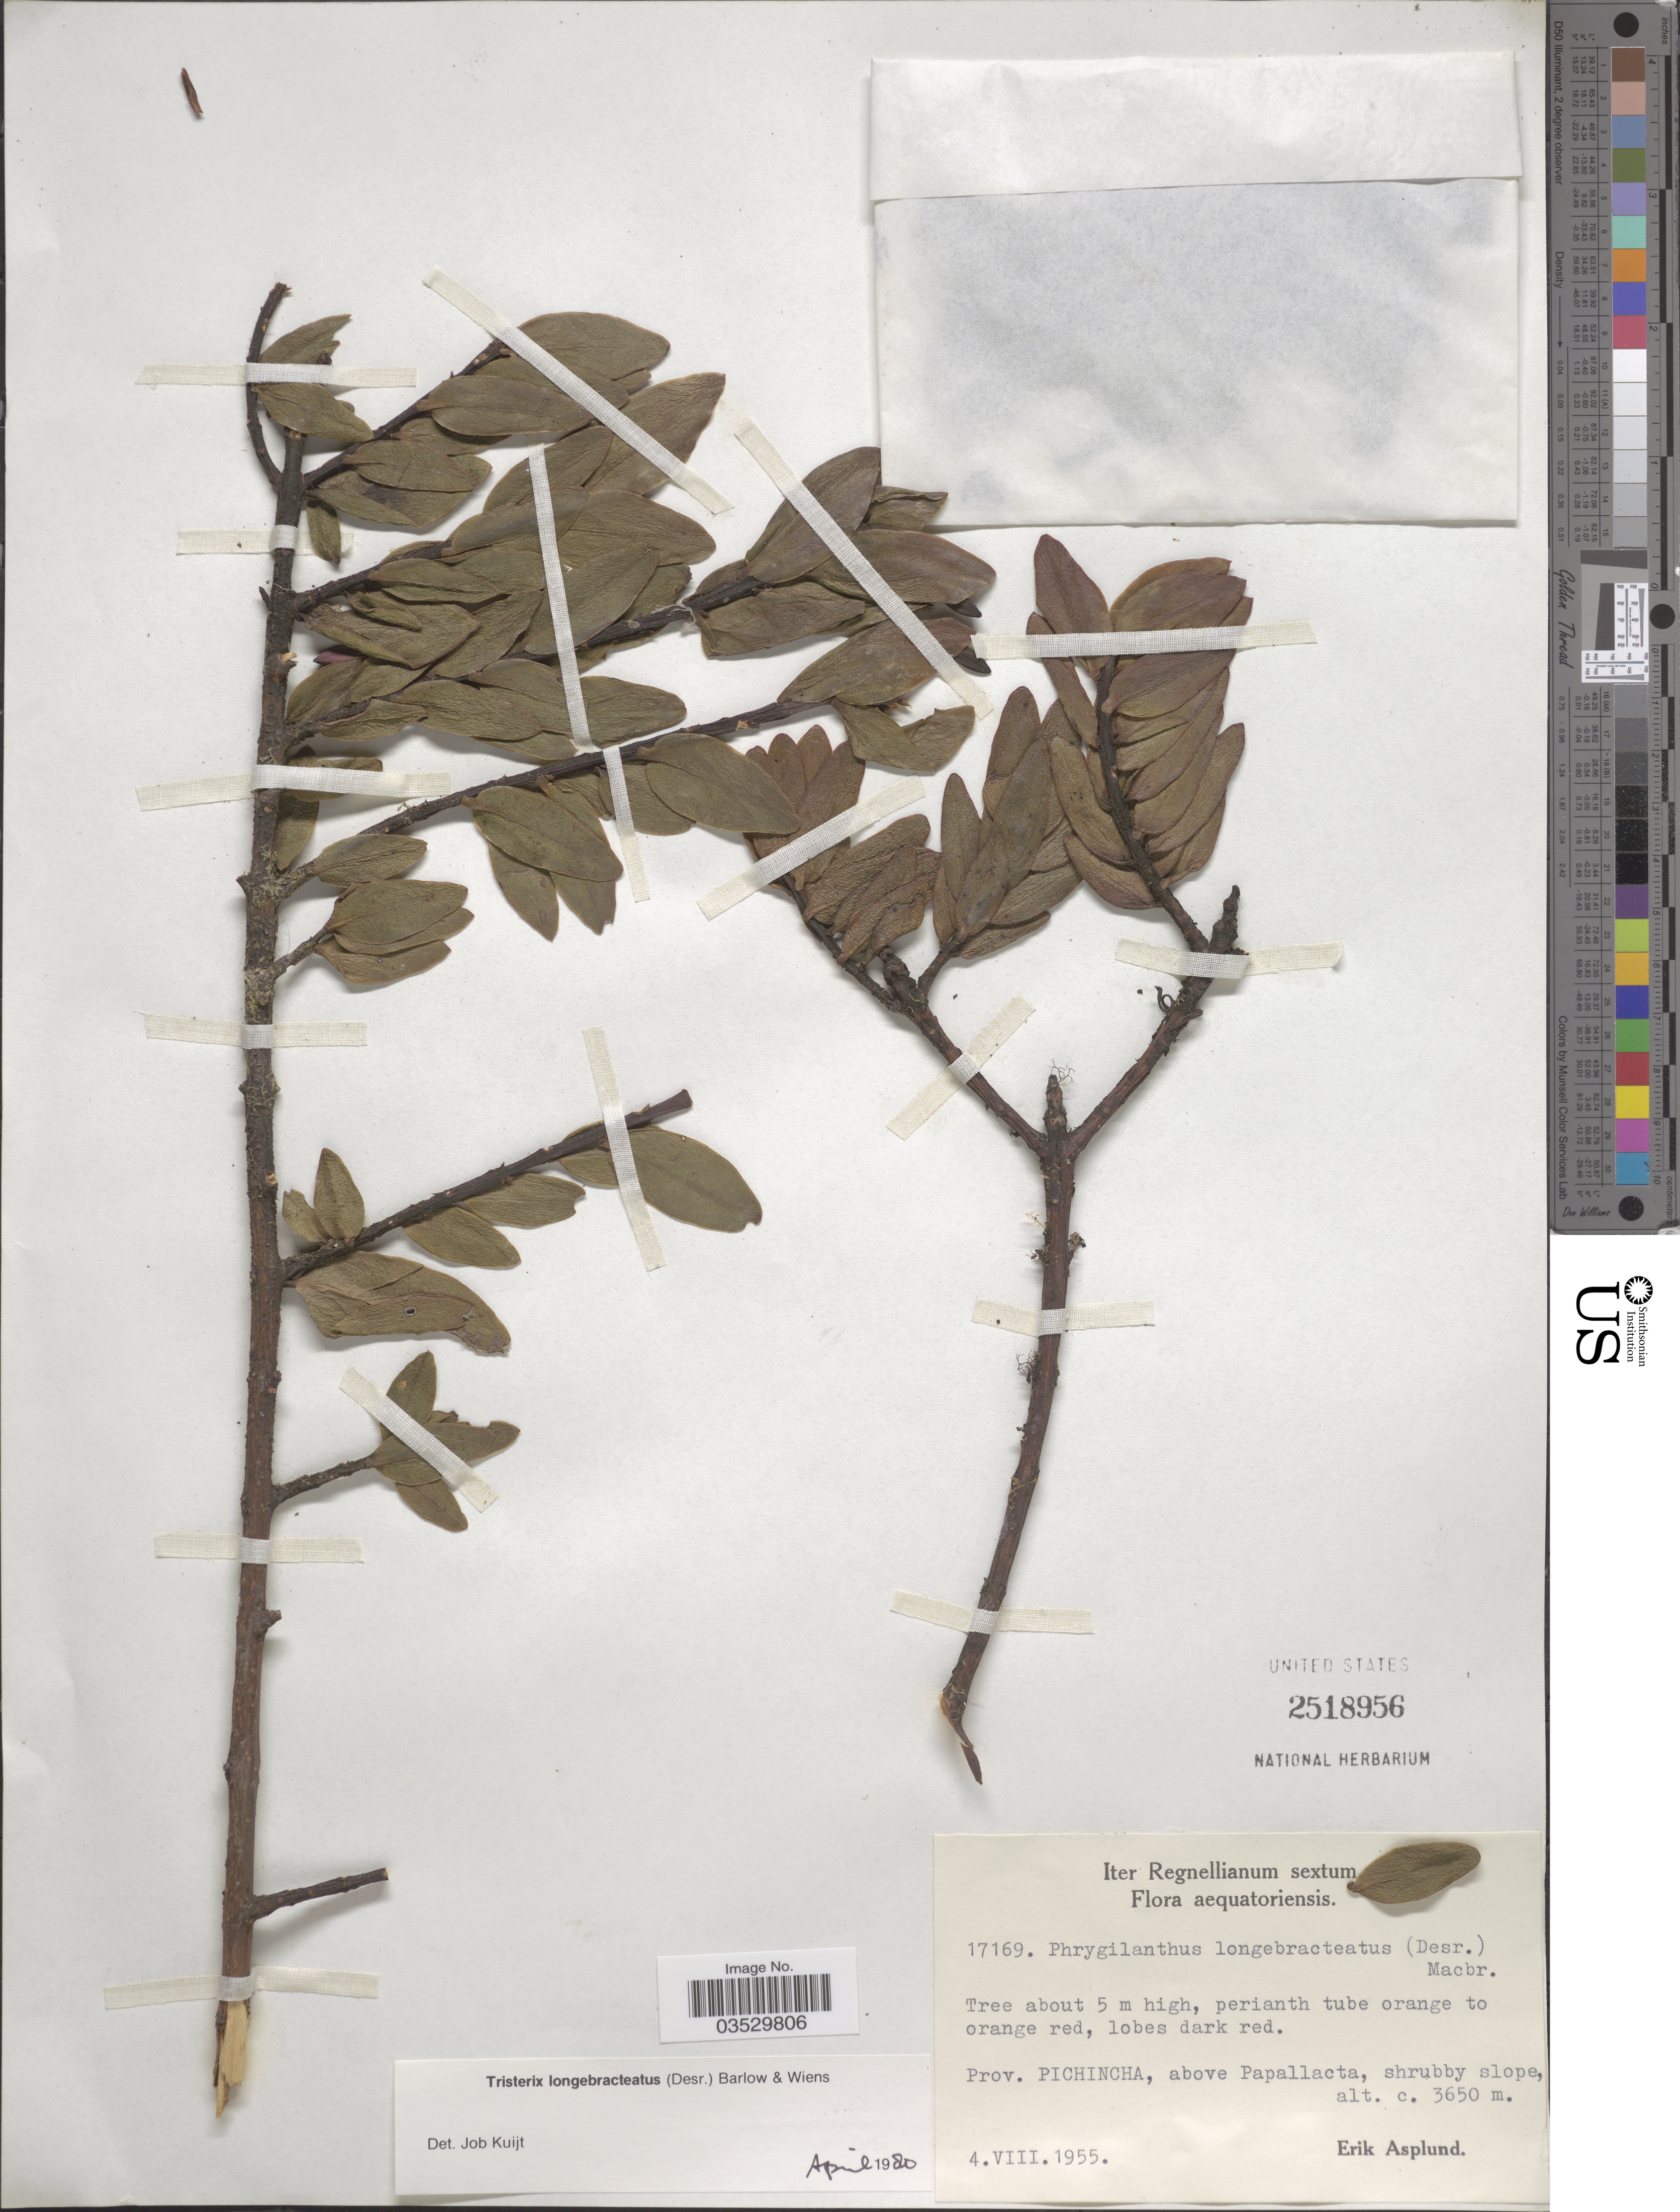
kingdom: Plantae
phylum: Tracheophyta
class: Magnoliopsida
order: Santalales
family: Loranthaceae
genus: Tristerix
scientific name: Tristerix longebracteatus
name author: (Desr.) Bart. & Wiens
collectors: E. Asplund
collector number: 17169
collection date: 1955-08-04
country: Ecuador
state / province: Pichincha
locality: Above Papallacta.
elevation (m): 3650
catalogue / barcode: US 2518956